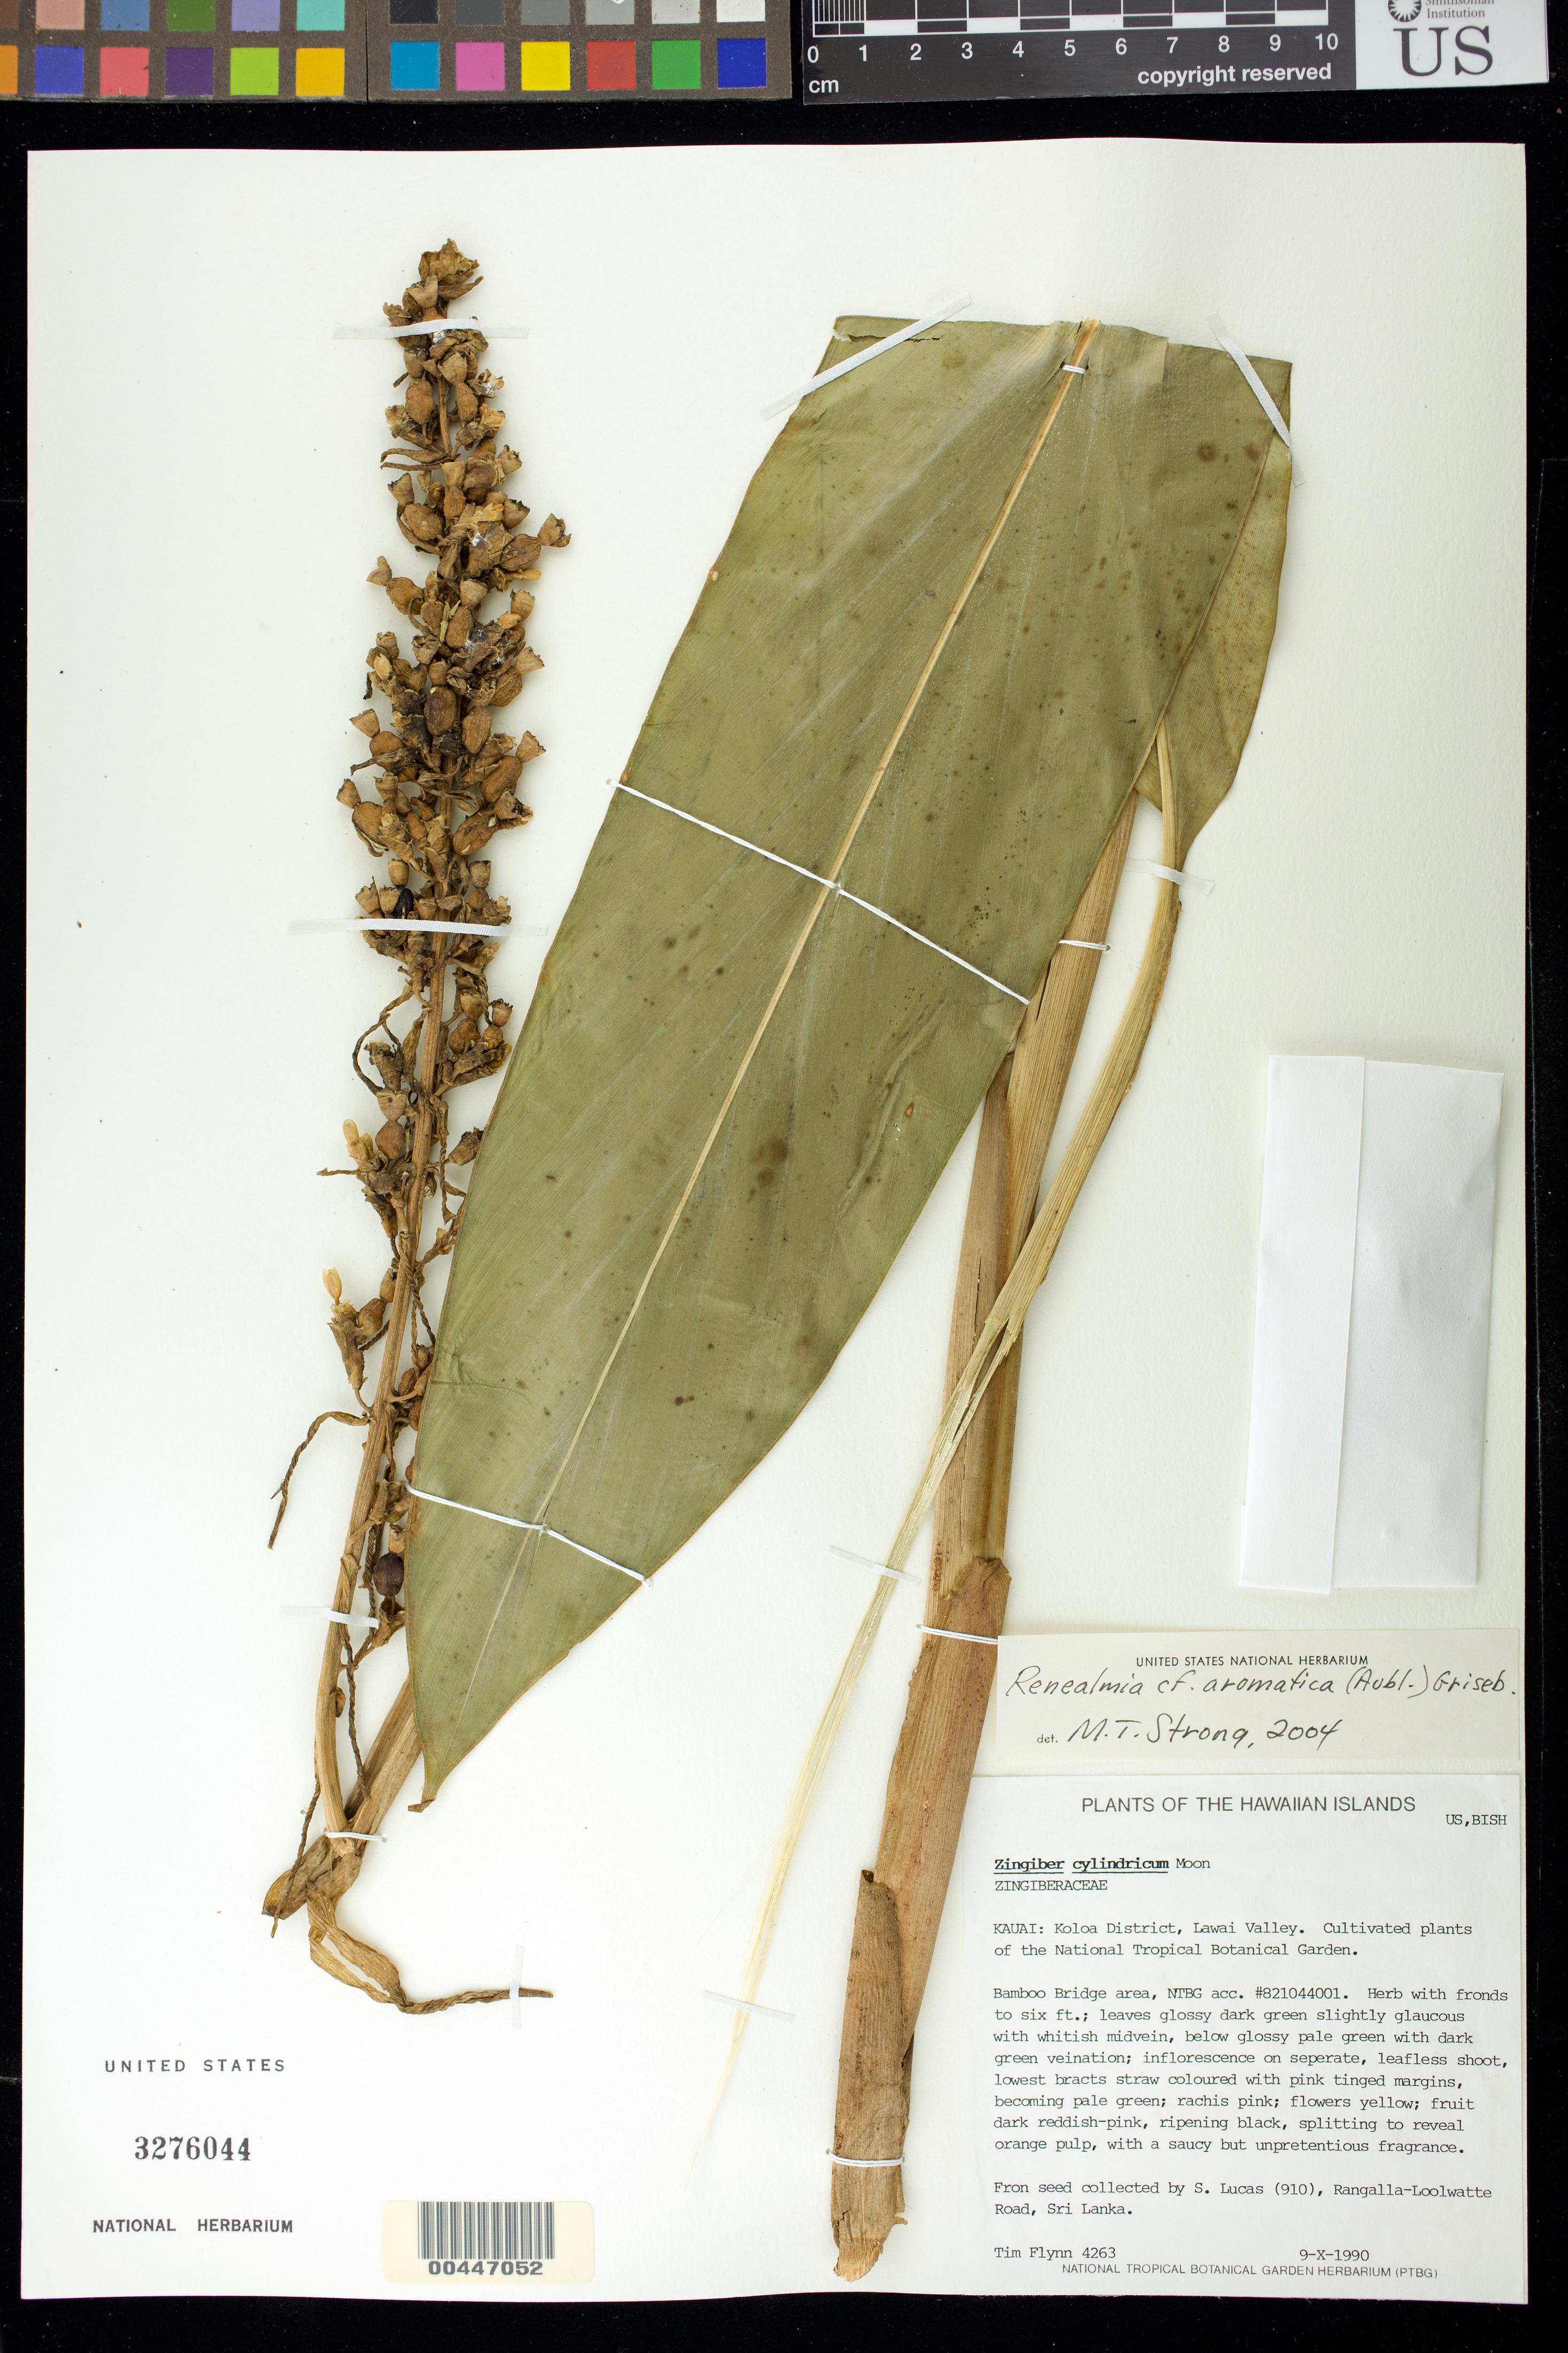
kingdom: Plantae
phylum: Tracheophyta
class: Liliopsida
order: Zingiberales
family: Zingiberaceae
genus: Renealmia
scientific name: Renealmia aromatica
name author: (Aubl.) Griseb.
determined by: Strong, M. T., (US), Smithsonian Institution - National Museum of Natural History (UNITED STATES)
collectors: T. W. Flynn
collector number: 4263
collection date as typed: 09 Oct 1990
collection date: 1990-10-09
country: United States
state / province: Hawaii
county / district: Kauai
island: Kaua'i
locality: Koloa dist., lawai valley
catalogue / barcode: US 3276044